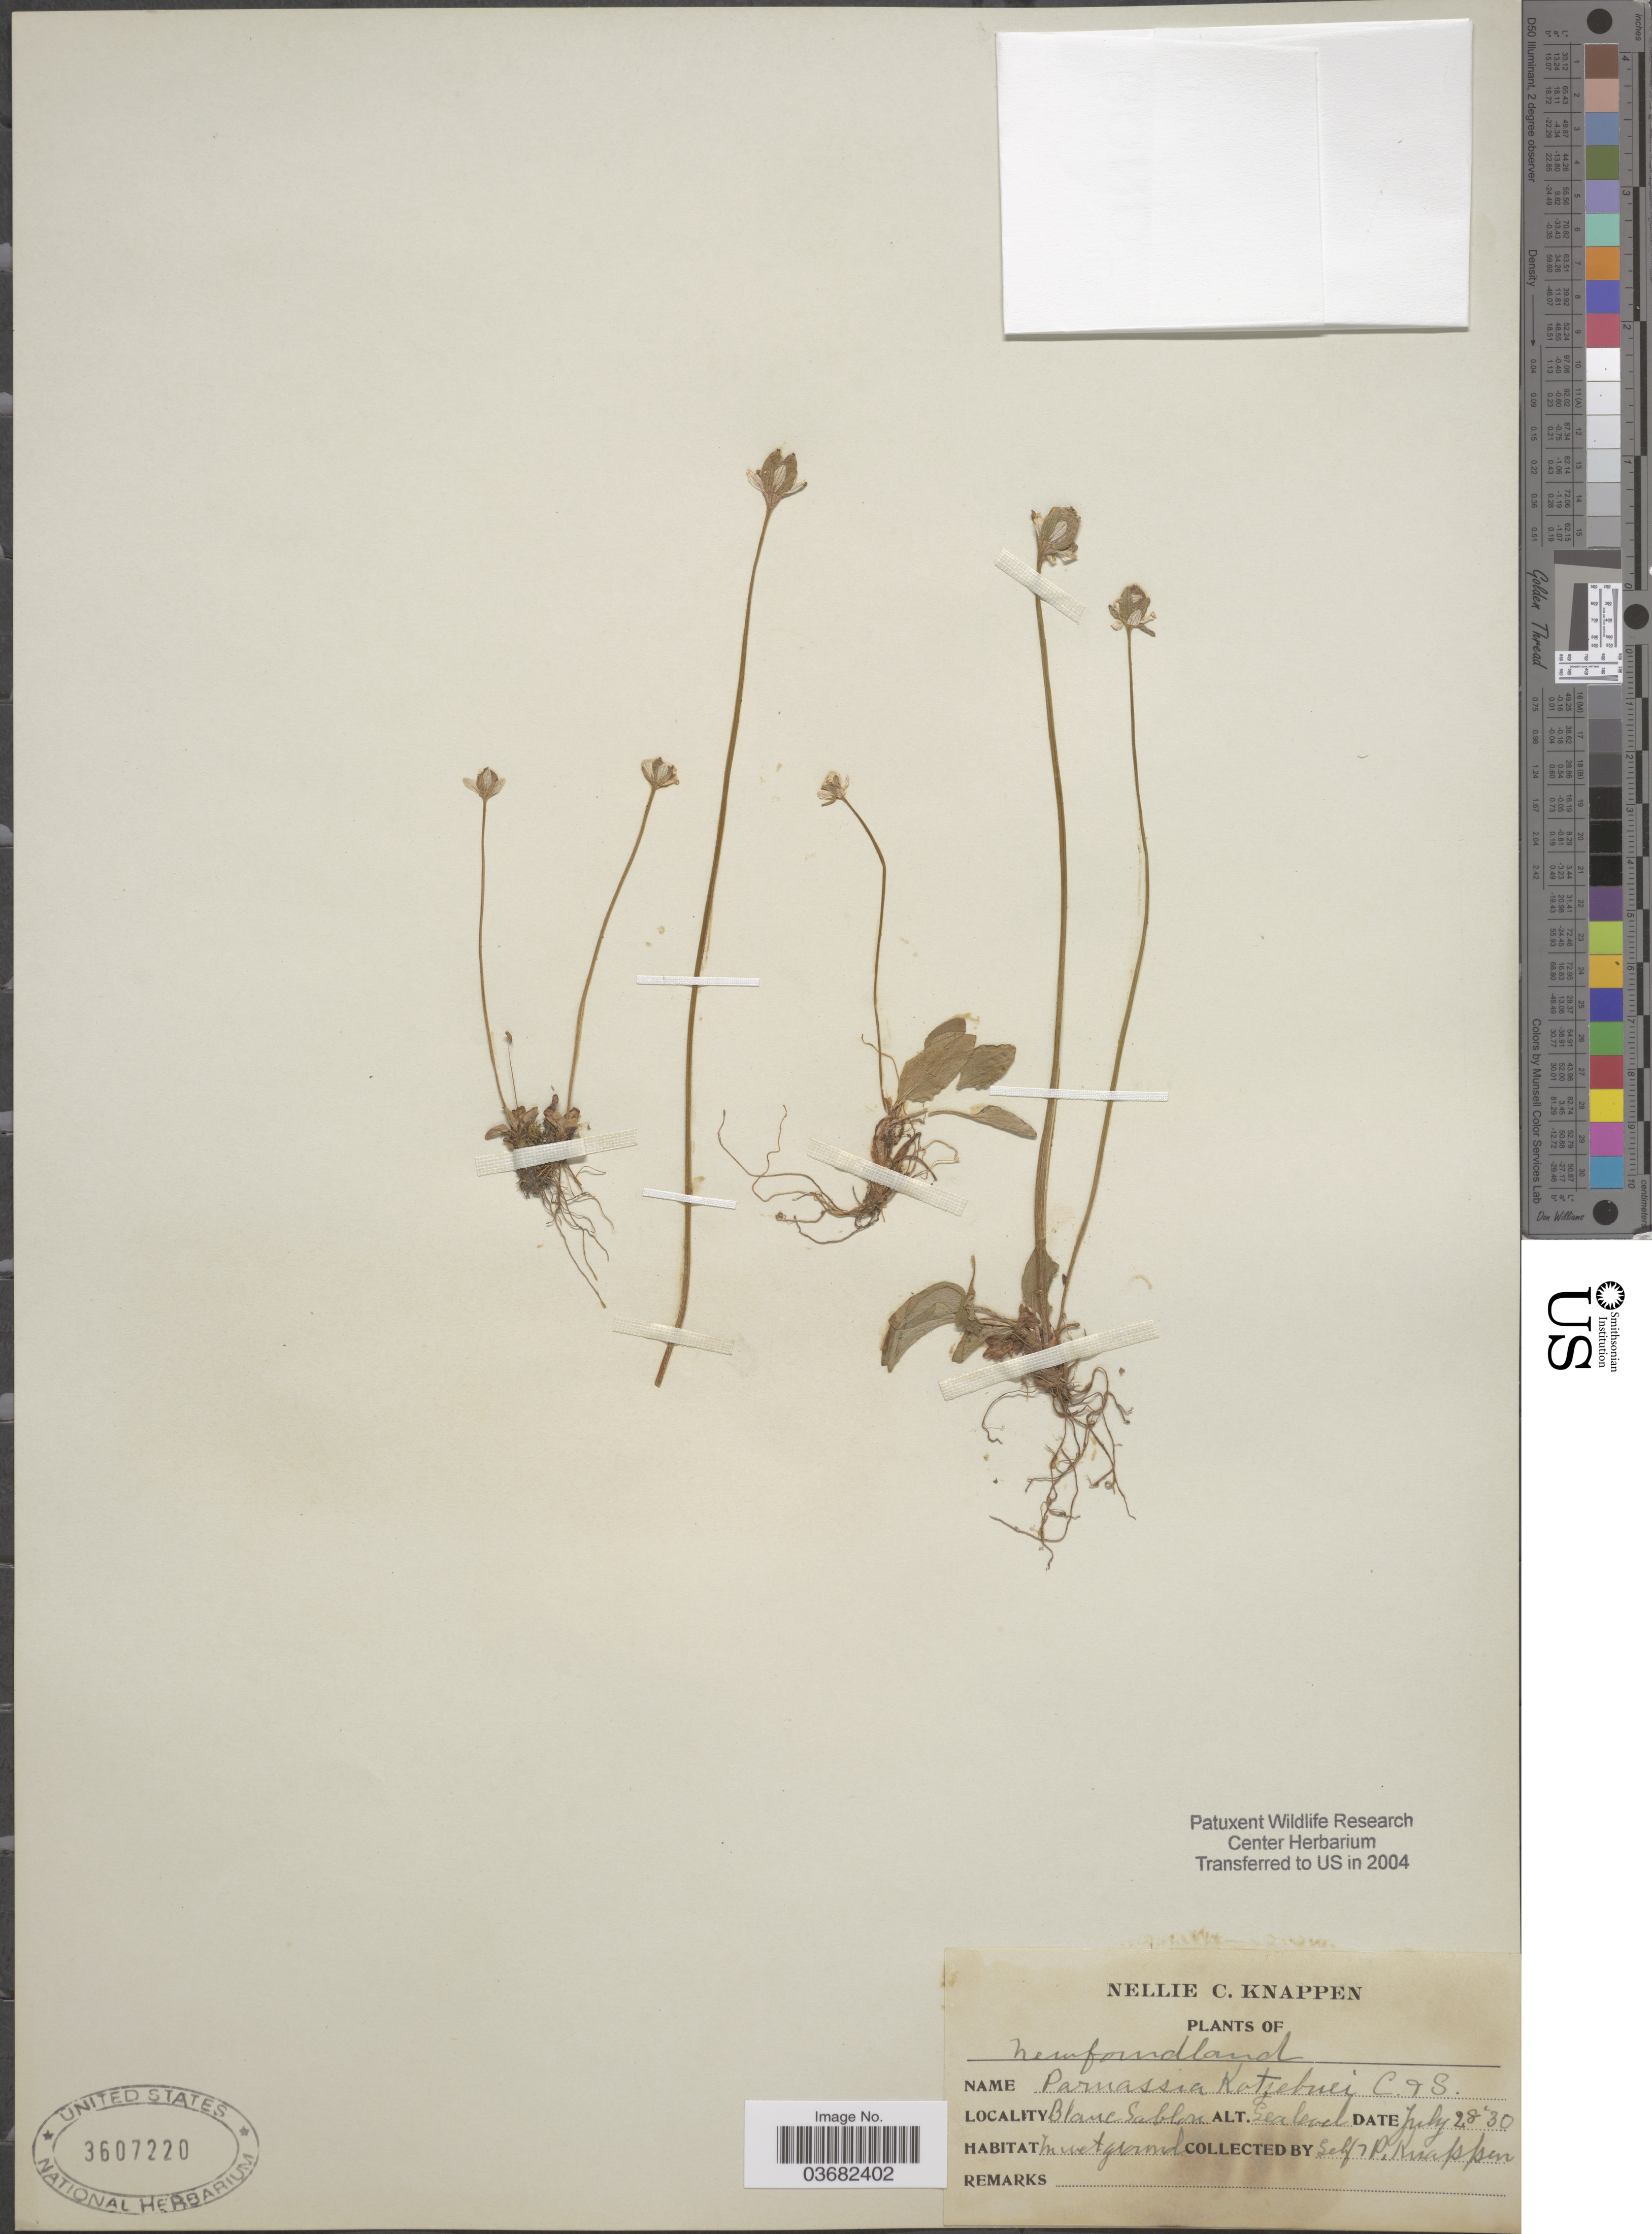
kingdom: Plantae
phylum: Tracheophyta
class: Magnoliopsida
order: Celastrales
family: Parnassiaceae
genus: Parnassia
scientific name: Parnassia kotzebuei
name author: Cham. ex Spreng.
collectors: P. Knappen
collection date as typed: Transcribed d/m/y: 28/7/30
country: Canada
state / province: Newfoundland and Labrador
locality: Blanc Sablon.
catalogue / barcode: US 3607220